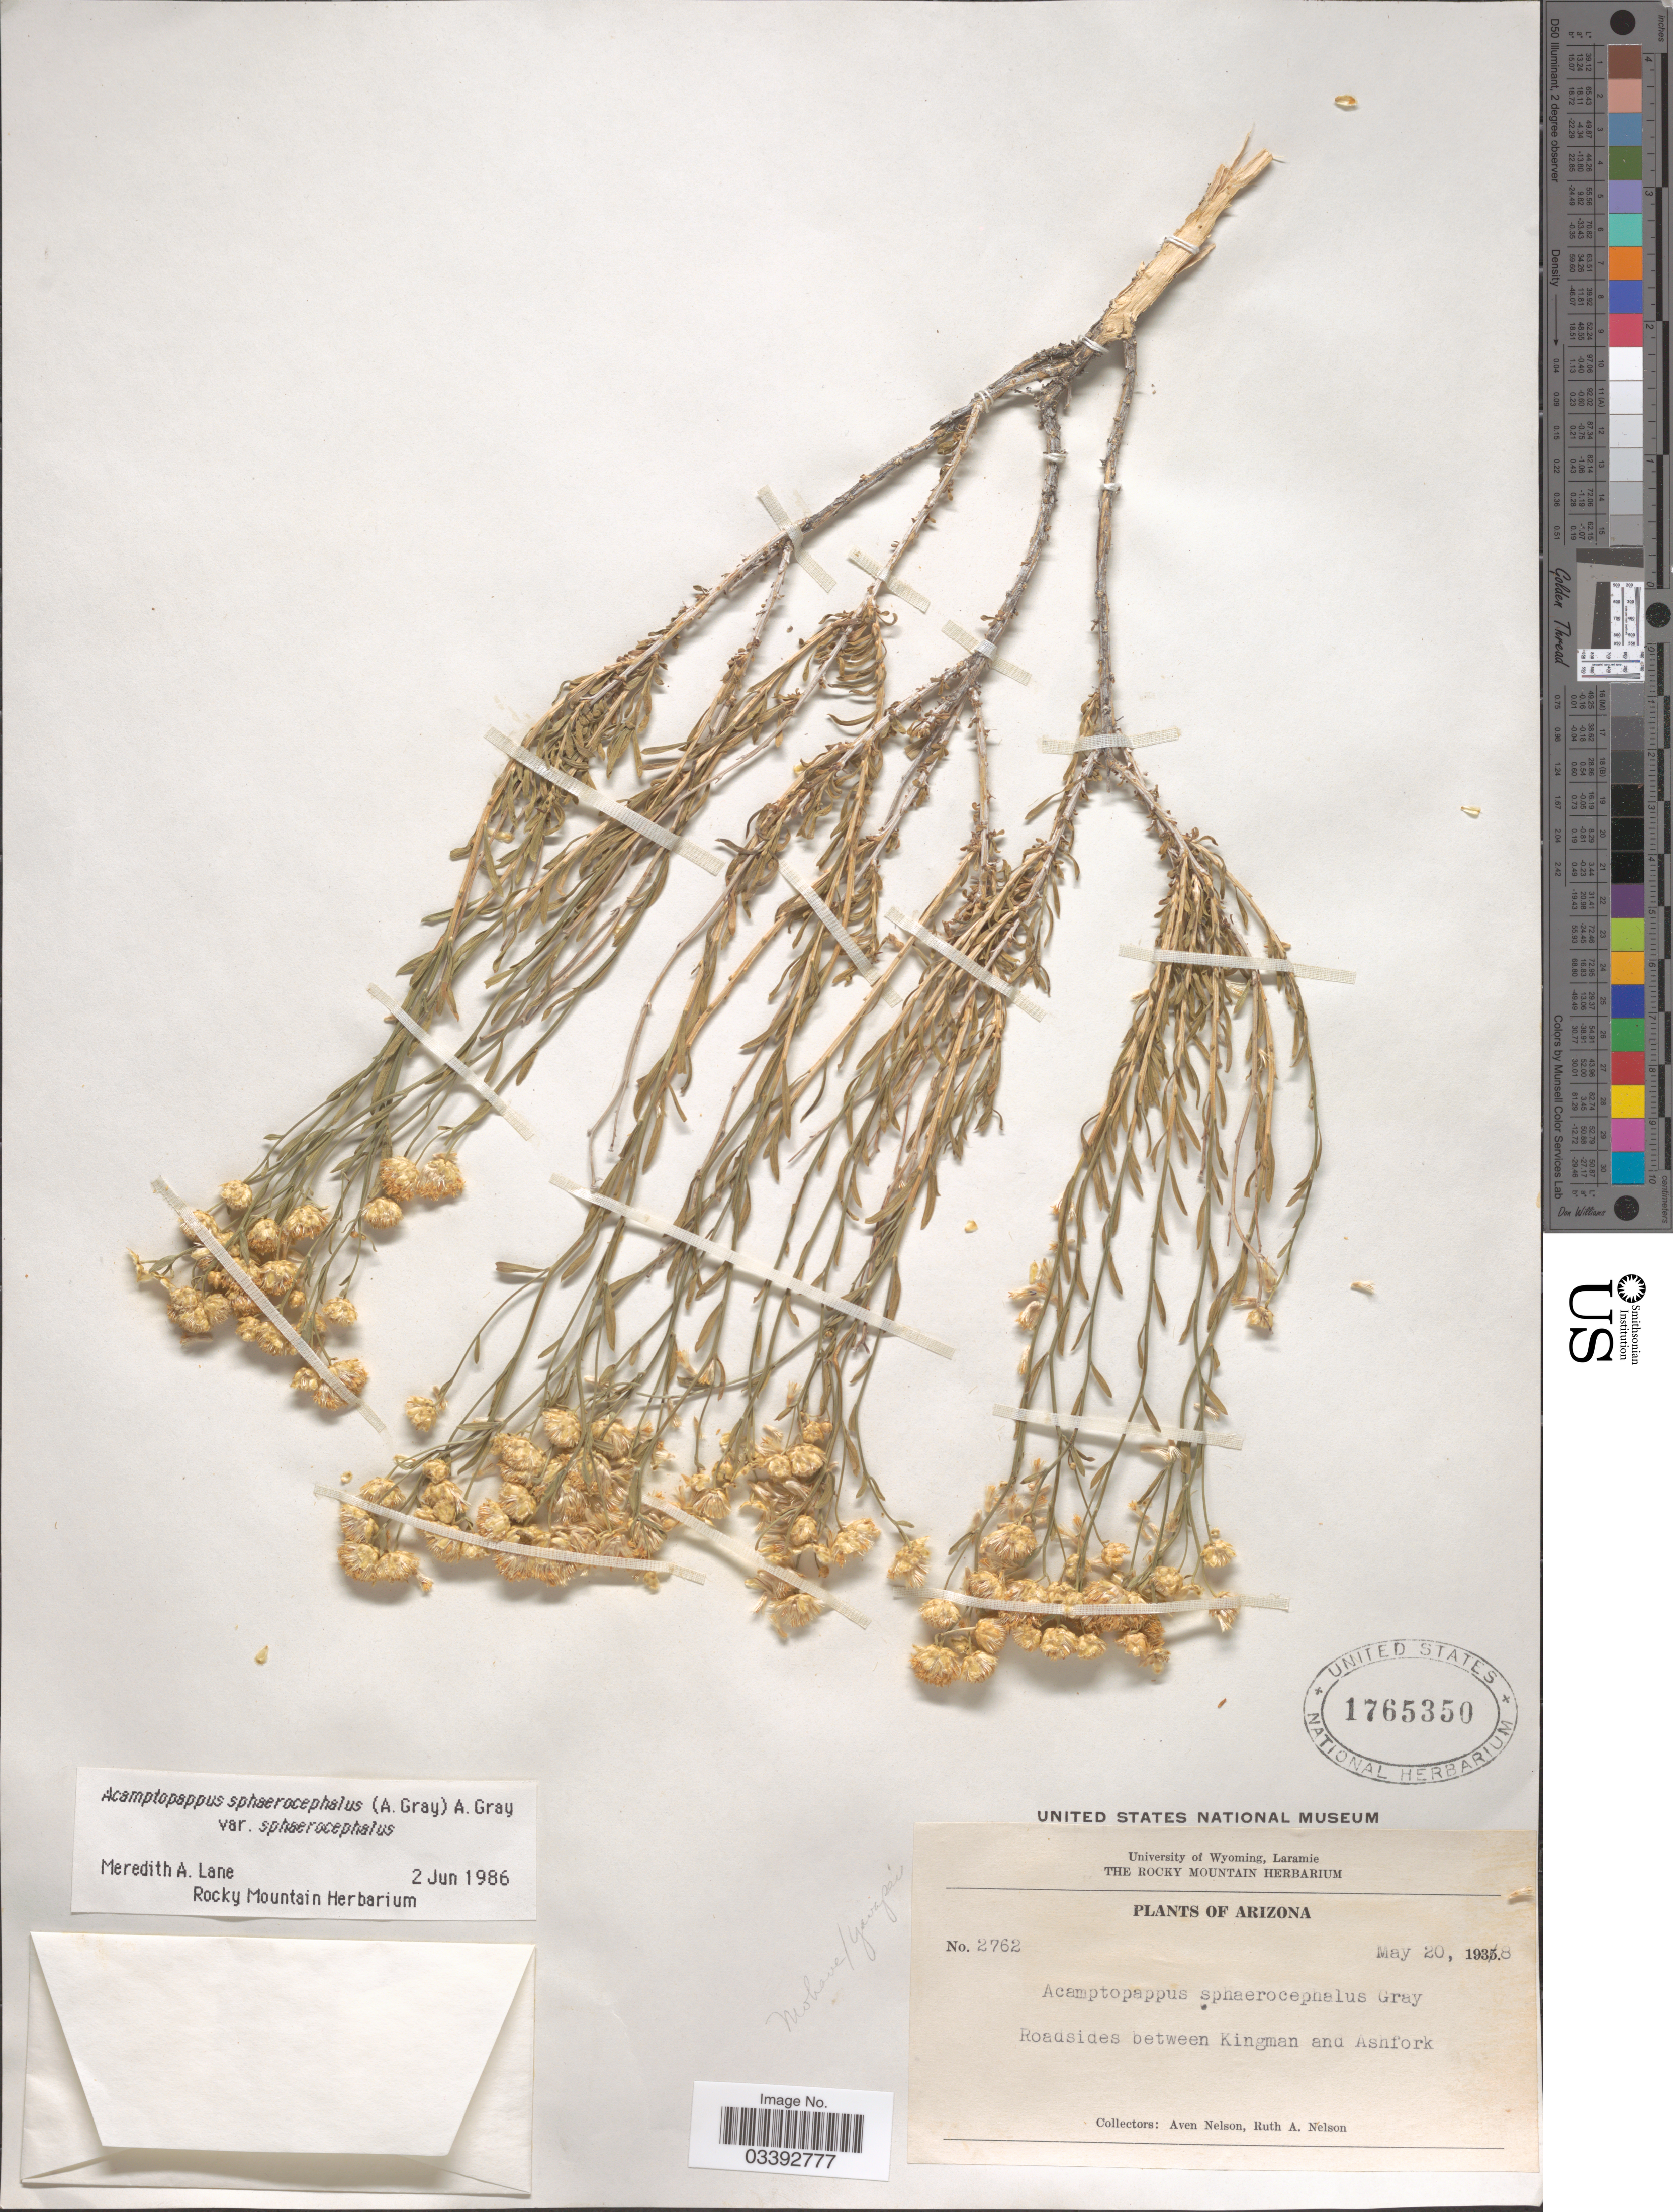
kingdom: Plantae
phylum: Tracheophyta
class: Magnoliopsida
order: Asterales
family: Asteraceae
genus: Acamptopappus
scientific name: Acamptopappus sphaerocephalus var. sphaerocephalus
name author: A. Gray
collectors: A. Nelson & R. A. Nelson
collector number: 2762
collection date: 1938-05-20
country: United States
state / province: Arizona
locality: Roadsides between Kingman and Ashfork.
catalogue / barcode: US 1765350